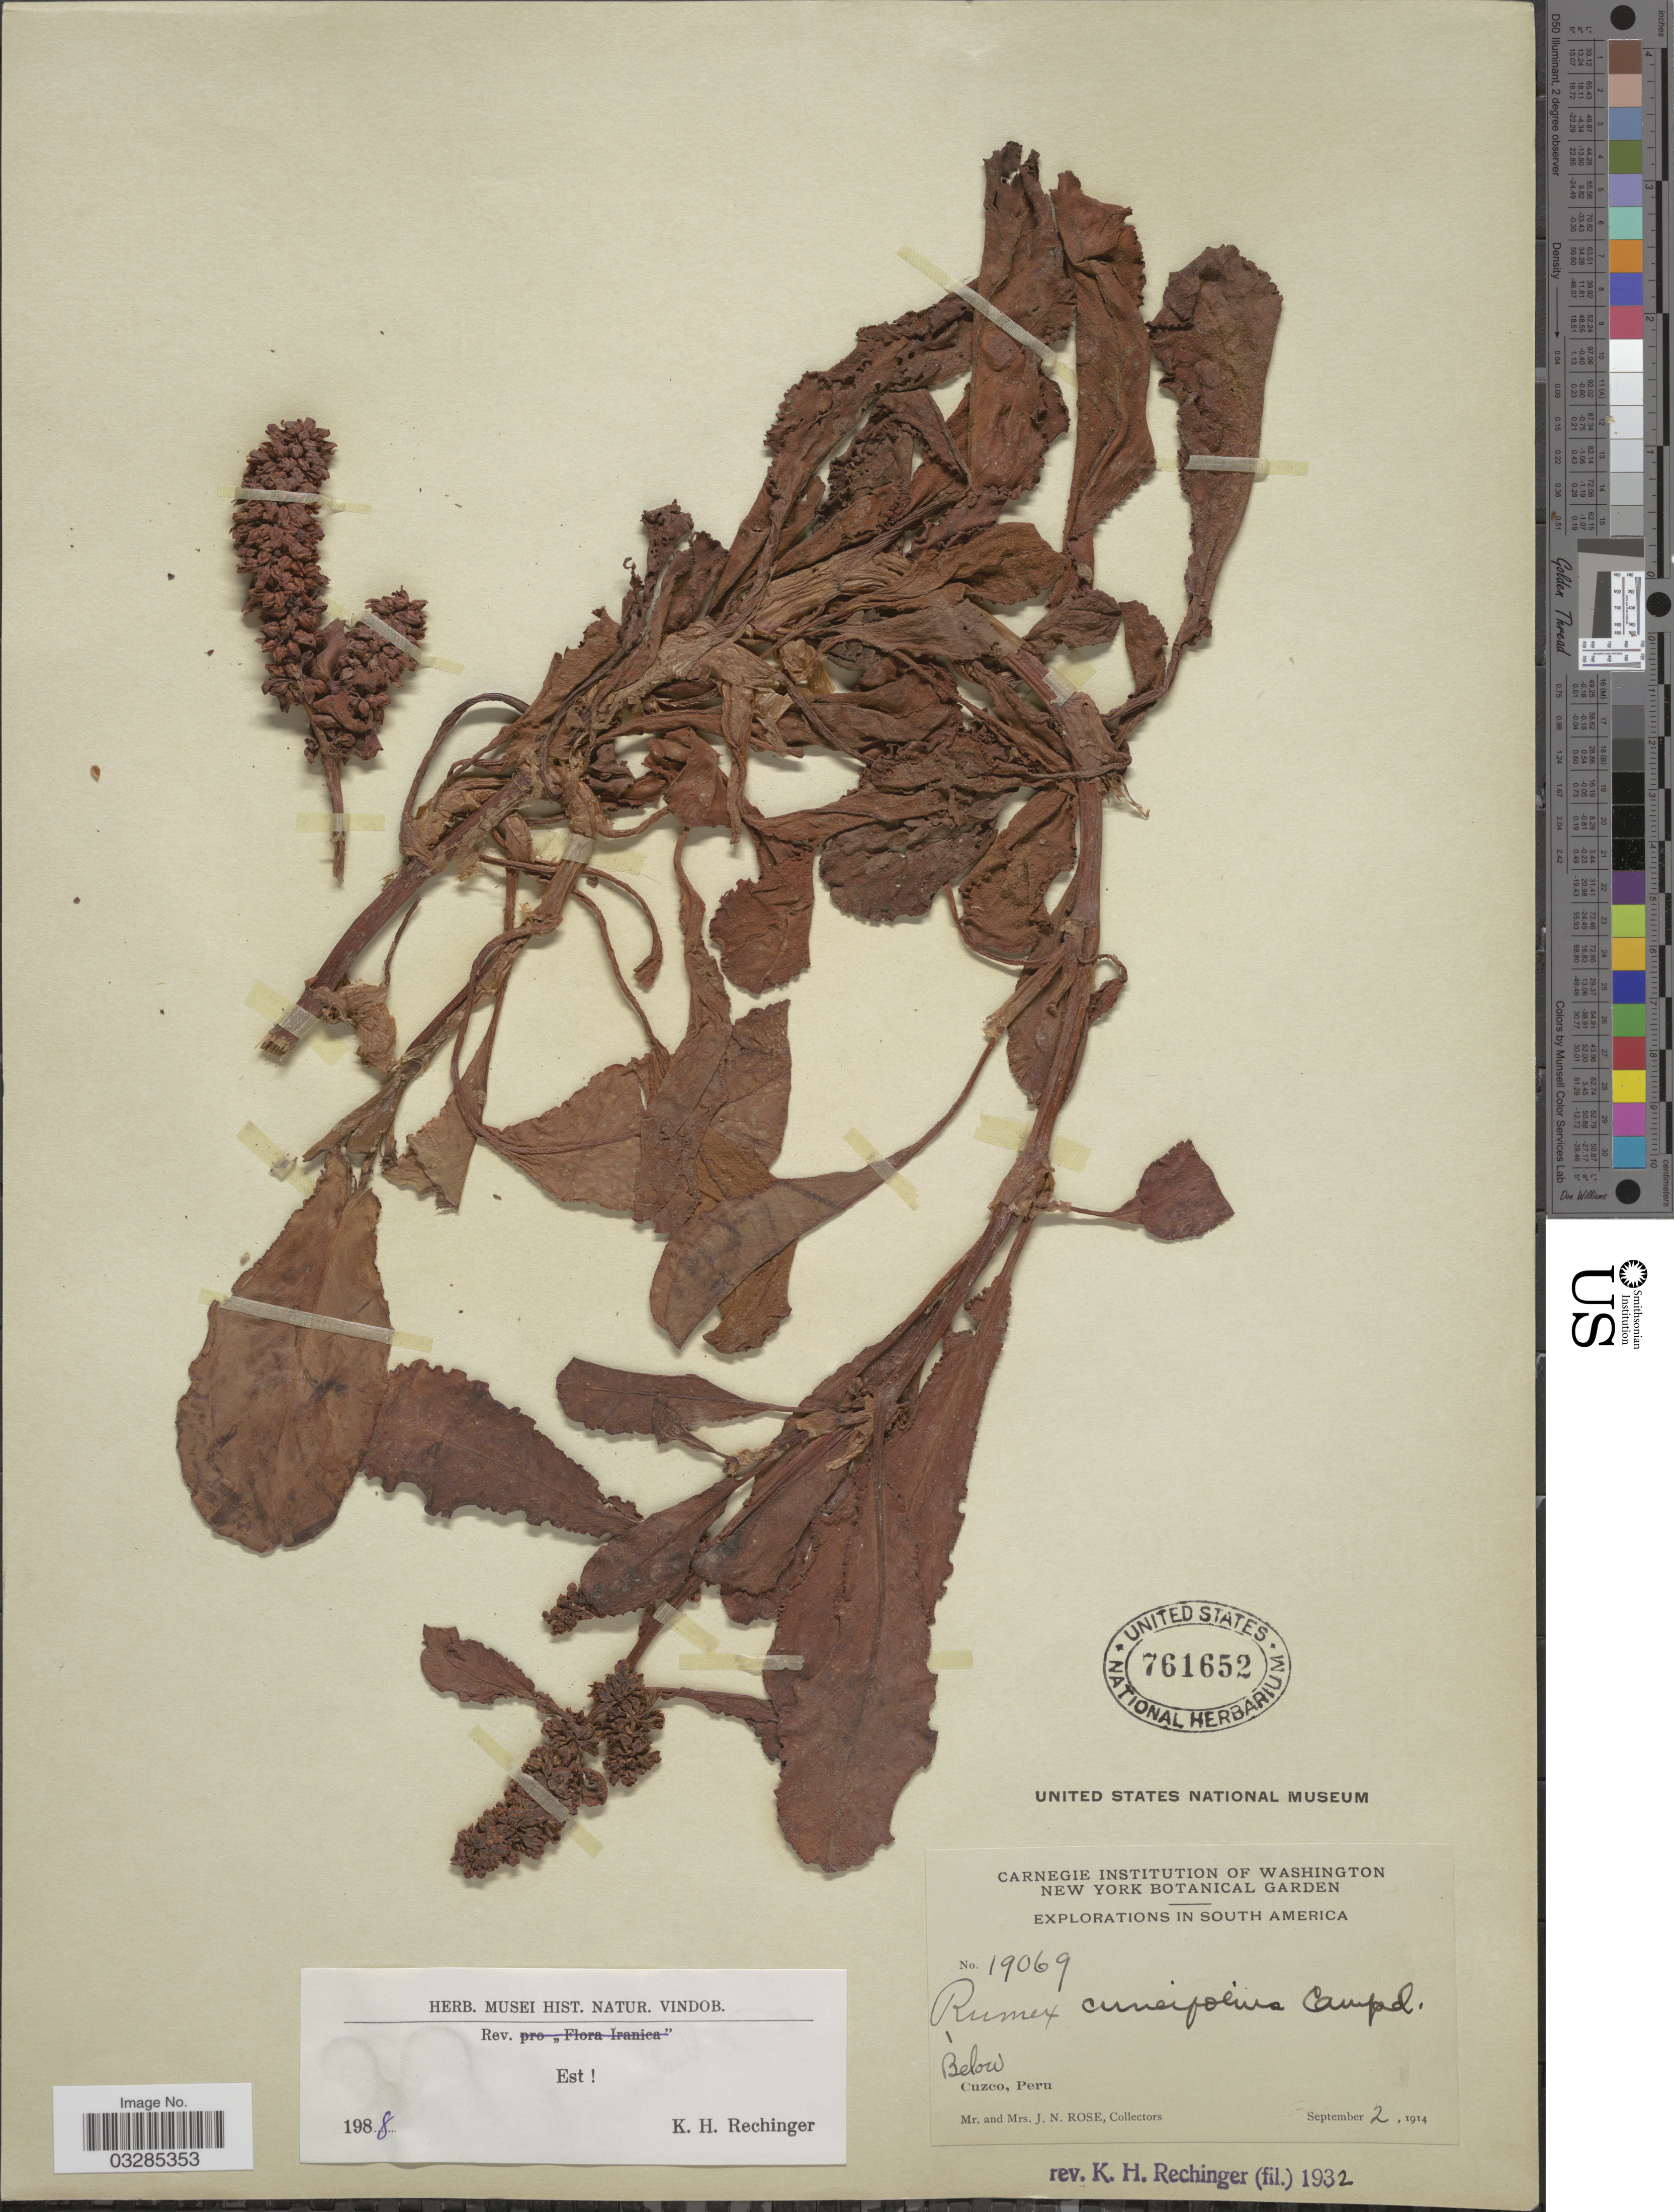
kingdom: Plantae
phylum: Tracheophyta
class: Magnoliopsida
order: Caryophyllales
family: Polygonaceae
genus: Rumex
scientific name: Rumex cuneifolius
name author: Campd.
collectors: J. N. Rose & L. B. Rose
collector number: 19069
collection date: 1914-09-02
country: Peru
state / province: Cusco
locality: Below Cuzco.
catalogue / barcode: US 761652